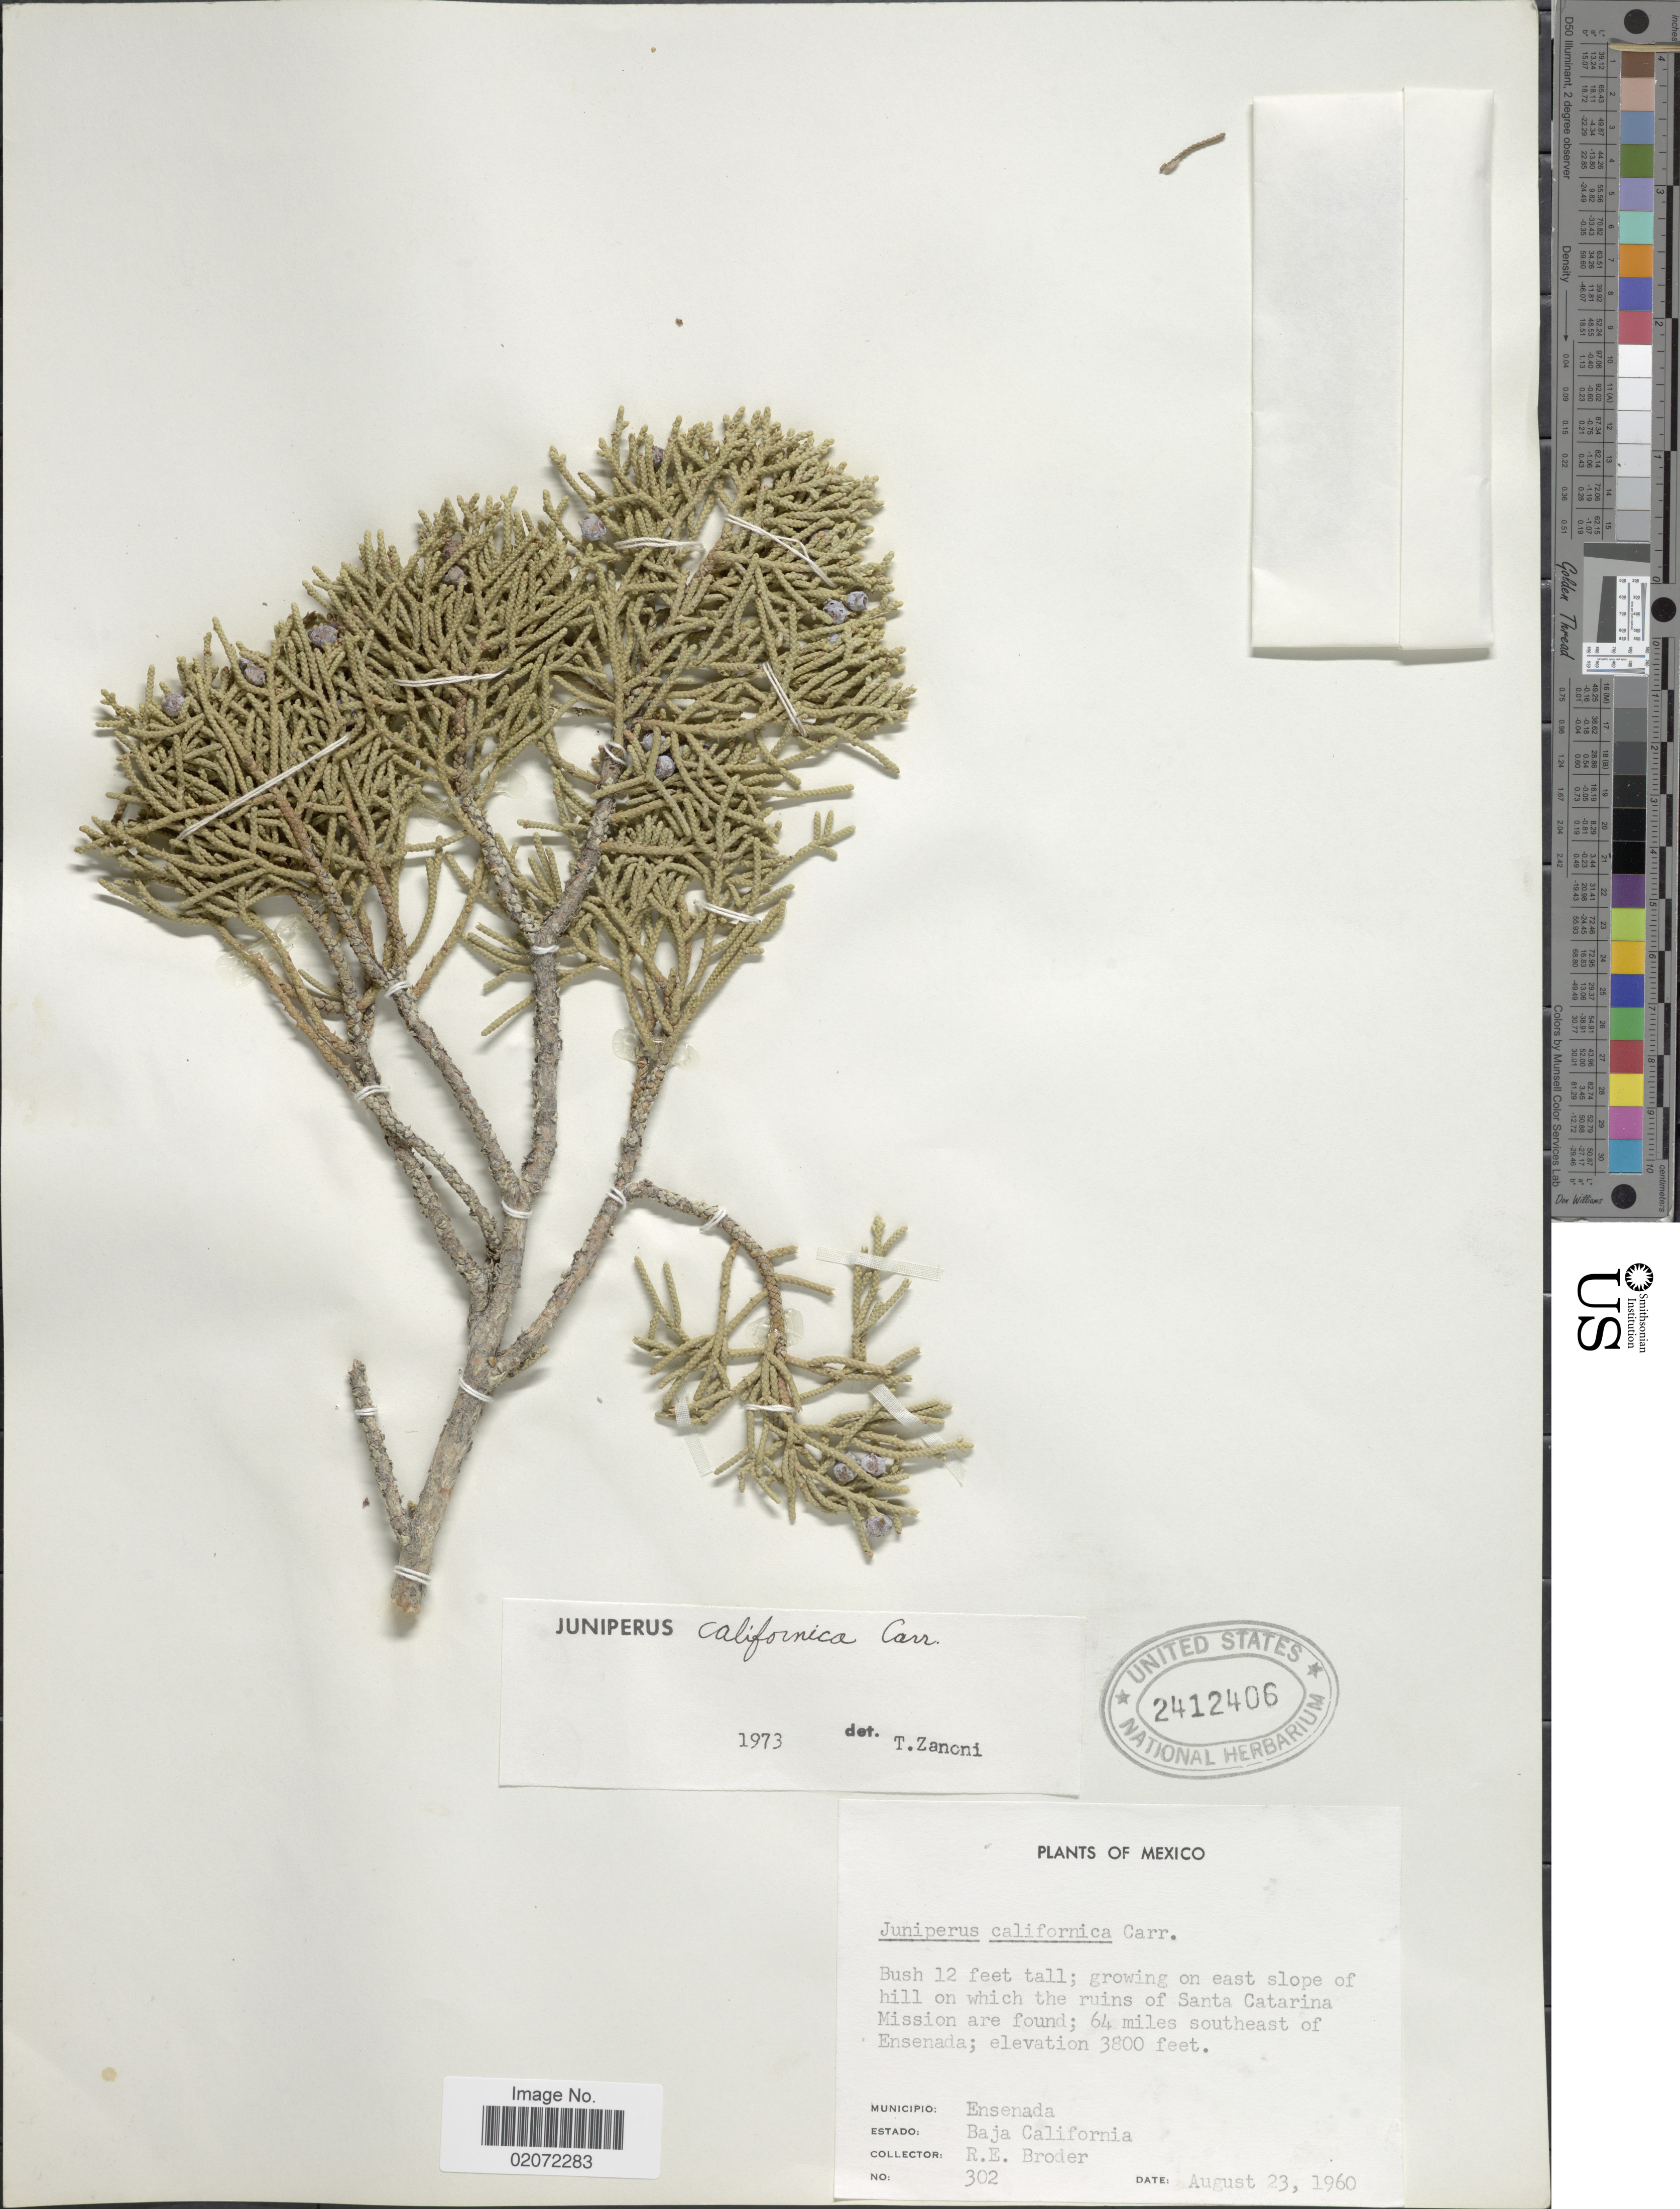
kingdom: Plantae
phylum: Tracheophyta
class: Pinopsida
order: Pinales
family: Cupressaceae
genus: Juniperus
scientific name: Juniperus californica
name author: Carrière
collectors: R. Broder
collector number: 302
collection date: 1960-08-23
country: Mexico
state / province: Baja California Norte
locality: East slope of hill on which the ruins of Santa Catarina Mission are found; 64 miles southeast of Ensenada. Municipio: Ensenada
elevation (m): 1158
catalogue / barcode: US 2412406